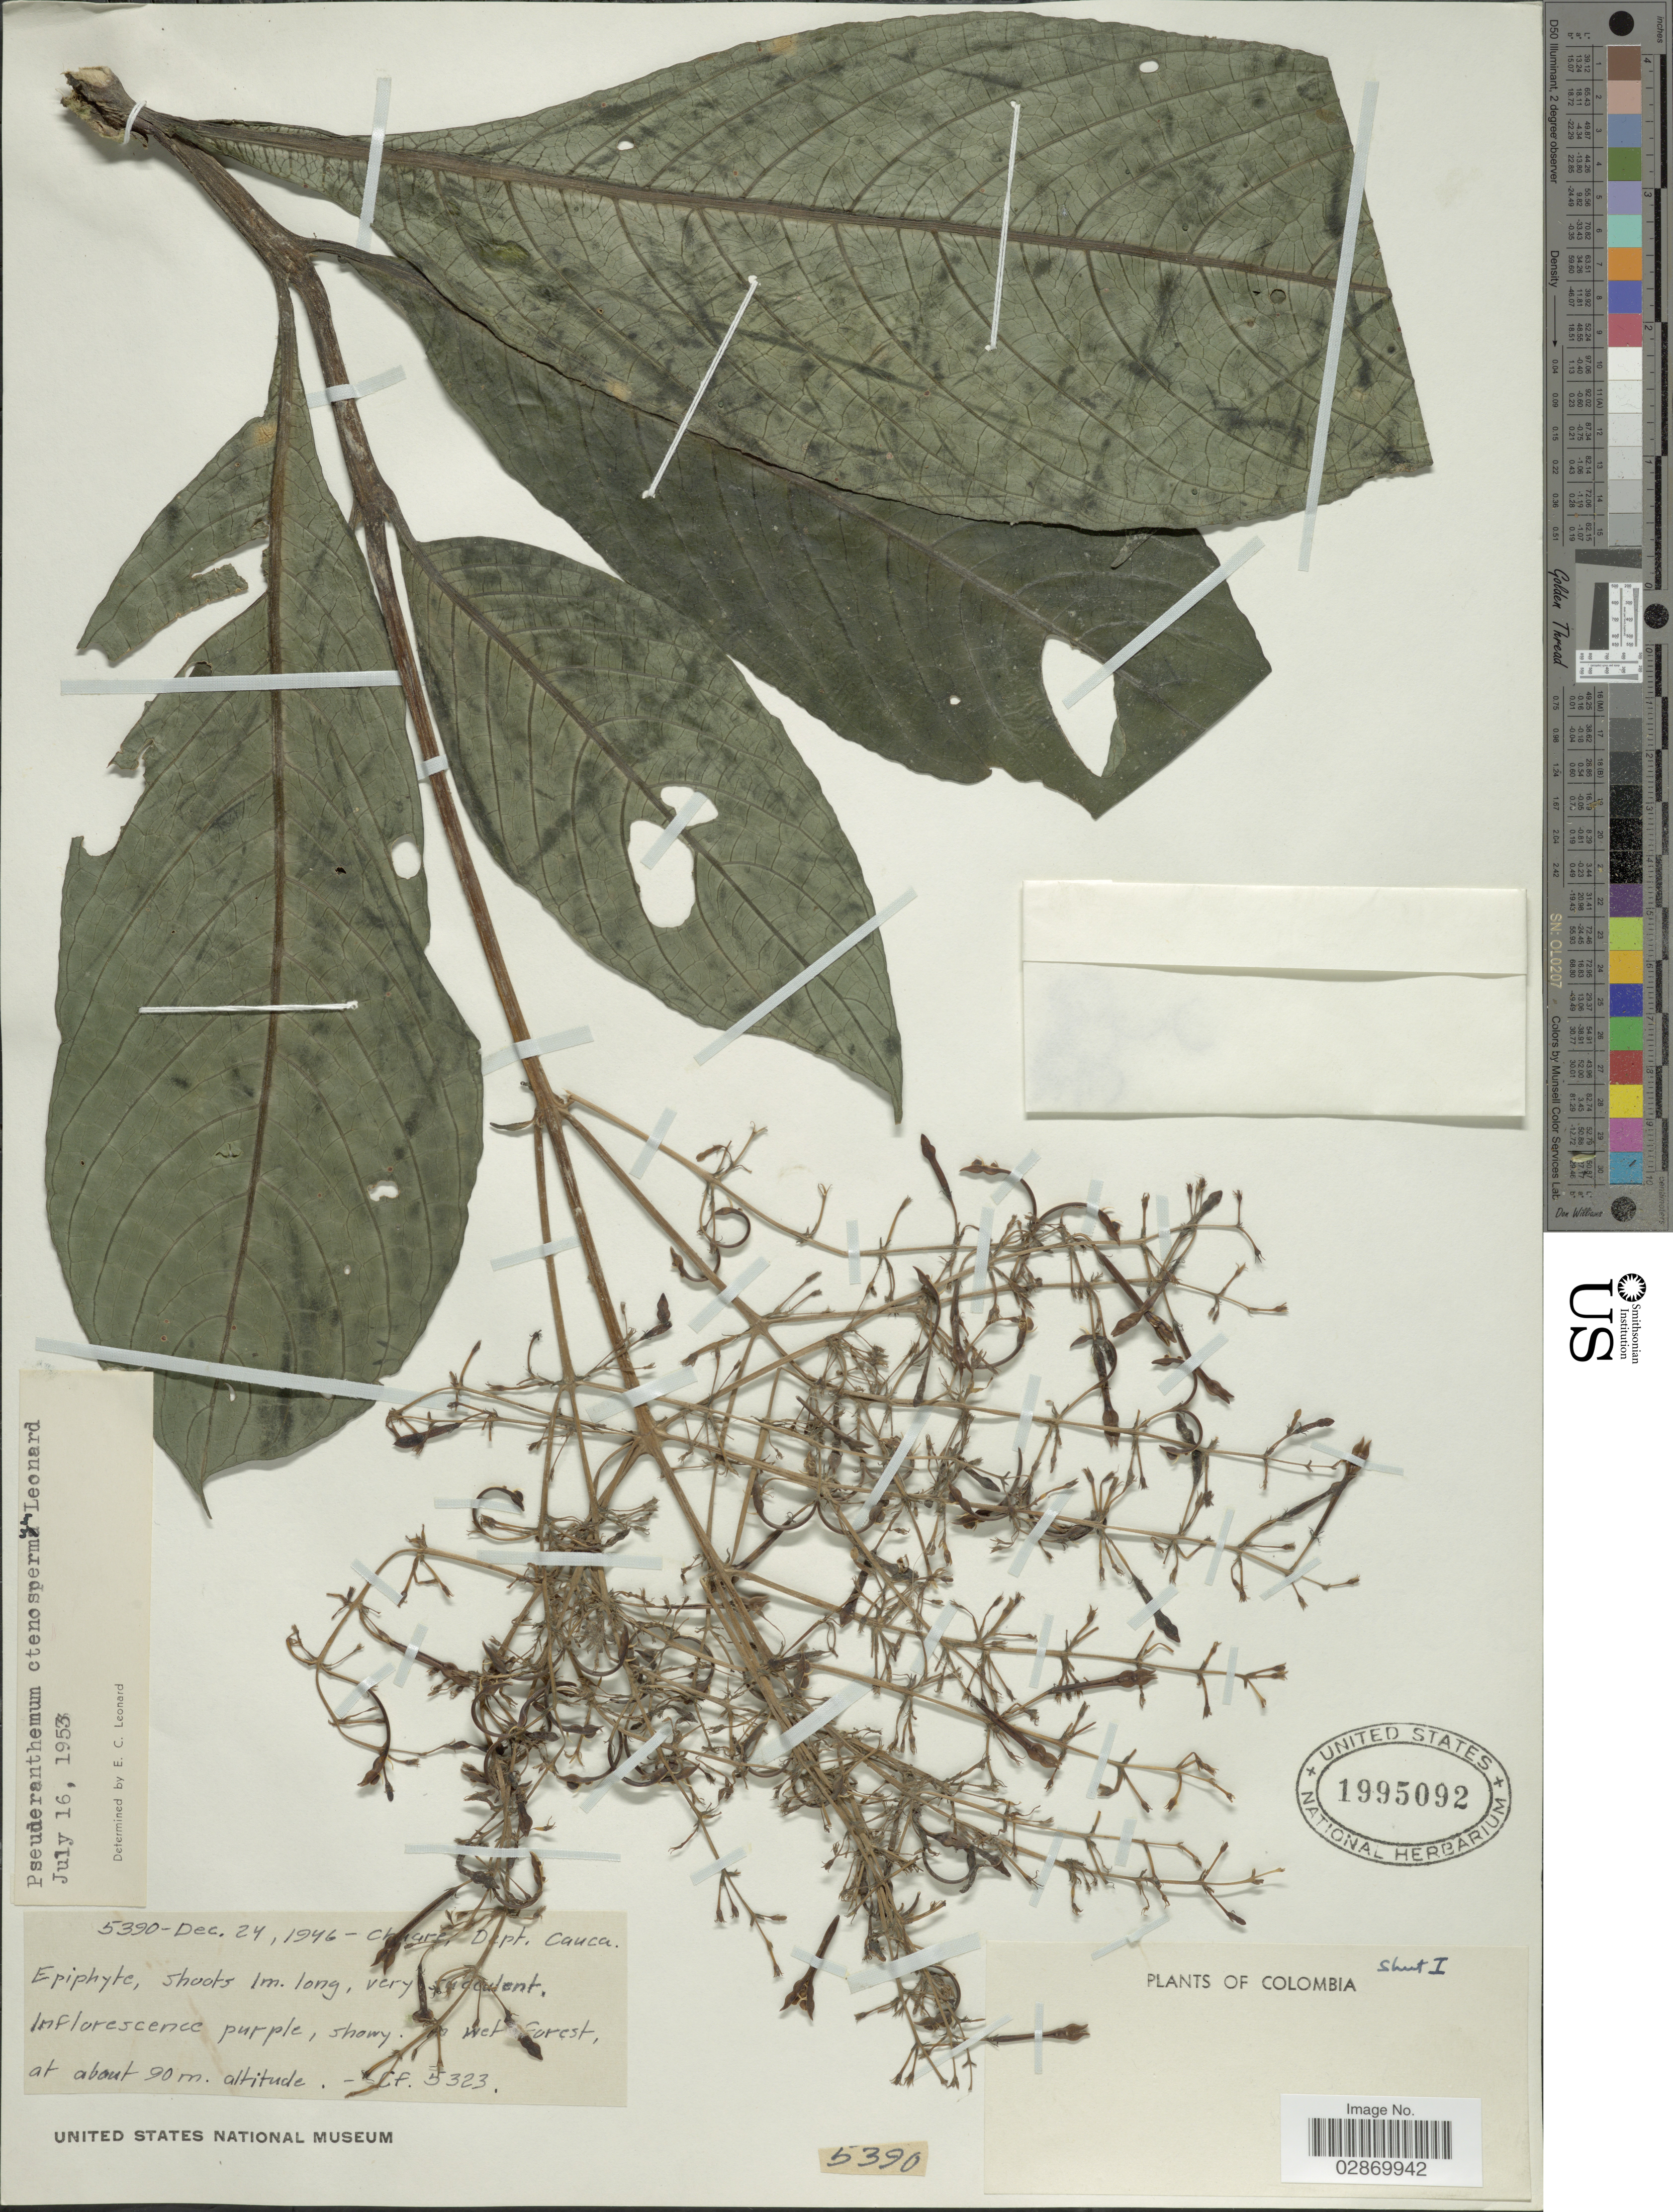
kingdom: Plantae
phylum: Tracheophyta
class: Magnoliopsida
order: Lamiales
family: Acanthaceae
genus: Pseuderanthemum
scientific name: Pseuderanthemum ctenospermum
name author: Leonard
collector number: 5390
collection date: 1946-12-24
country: Colombia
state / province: Cauca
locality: Chuare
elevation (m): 90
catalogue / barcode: US 1995092